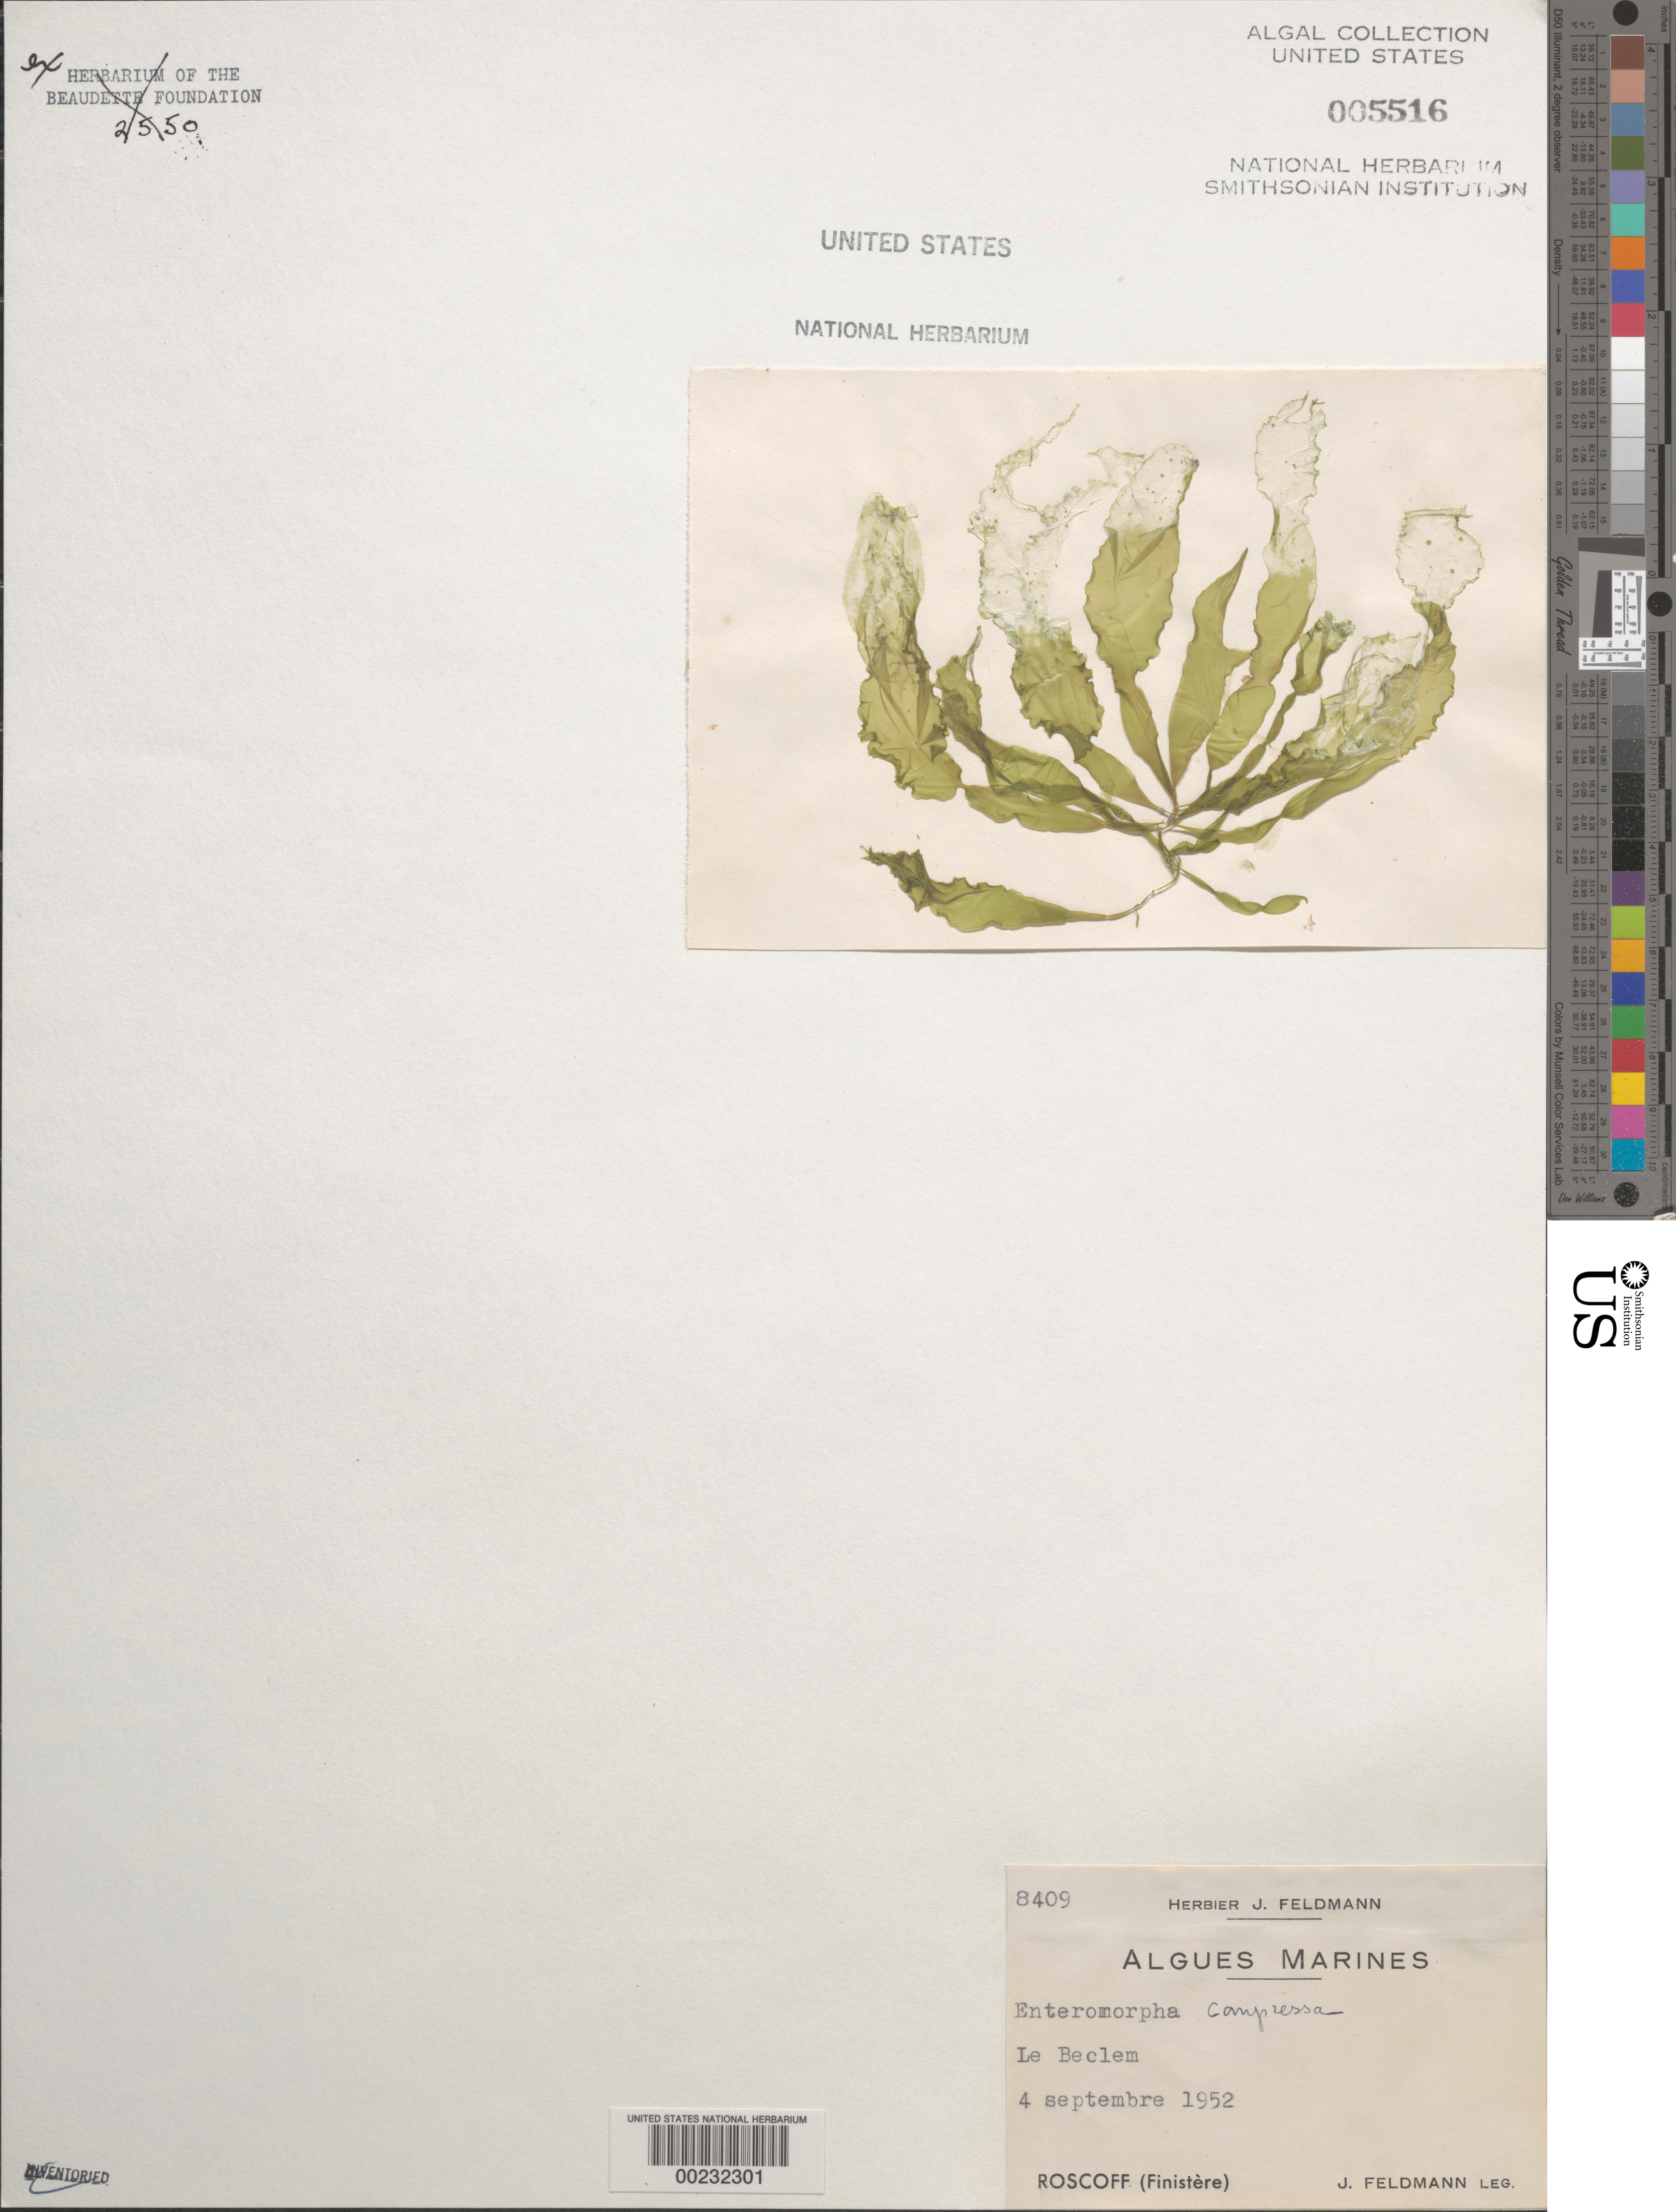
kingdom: Plantae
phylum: Chlorophyta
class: Ulvophyceae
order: Ulvales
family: Ulvaceae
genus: Ulva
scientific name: Ulva compressa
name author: L.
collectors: J. Feldmann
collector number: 8409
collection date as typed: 04 Sep 1952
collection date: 1952-09-04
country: France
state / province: Bretagne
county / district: Finistère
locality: Roscoff, le beclem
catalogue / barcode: US 5516